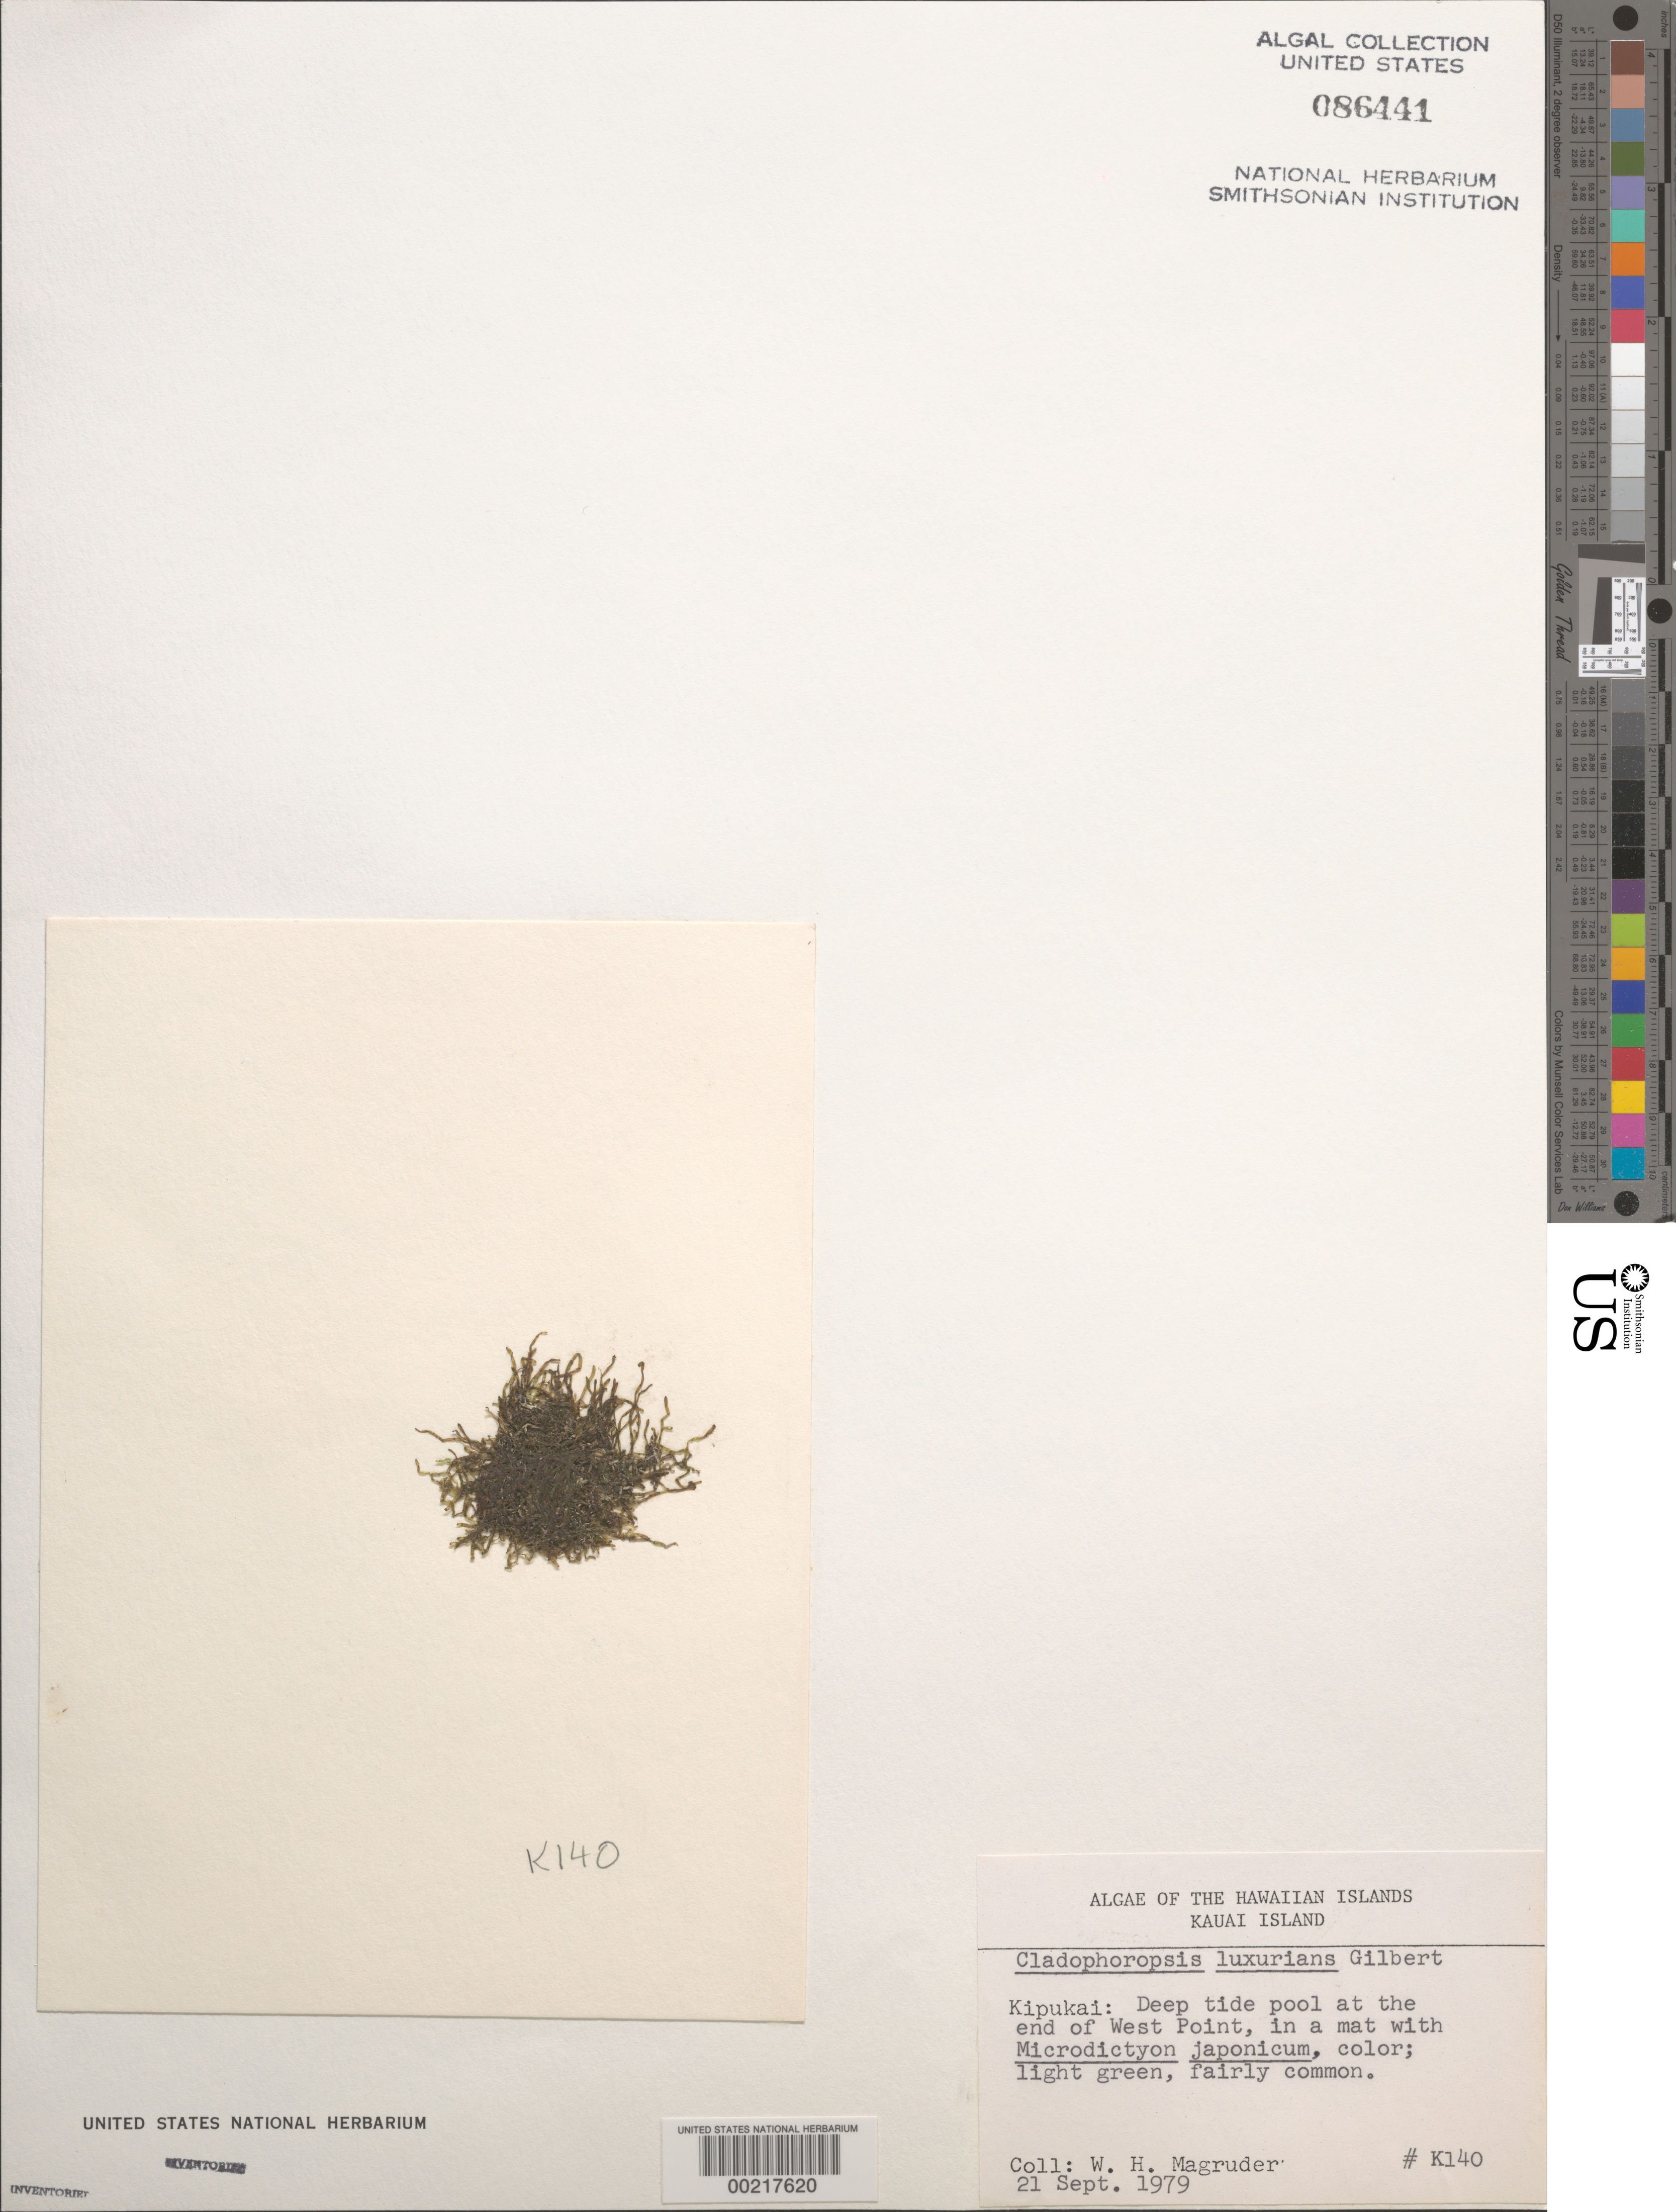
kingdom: Plantae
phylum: Chlorophyta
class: Ulvophyceae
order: Cladophorales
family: Cladophoraceae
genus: Cladophora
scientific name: Cladophora fuliginosa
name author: Kütz.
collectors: W. Magruder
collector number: K140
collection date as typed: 21 Sep 1979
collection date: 1979-09-21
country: United States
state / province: Hawaii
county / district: Kauai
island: Kaua'i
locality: Kipukai, West Point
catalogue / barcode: US 86441